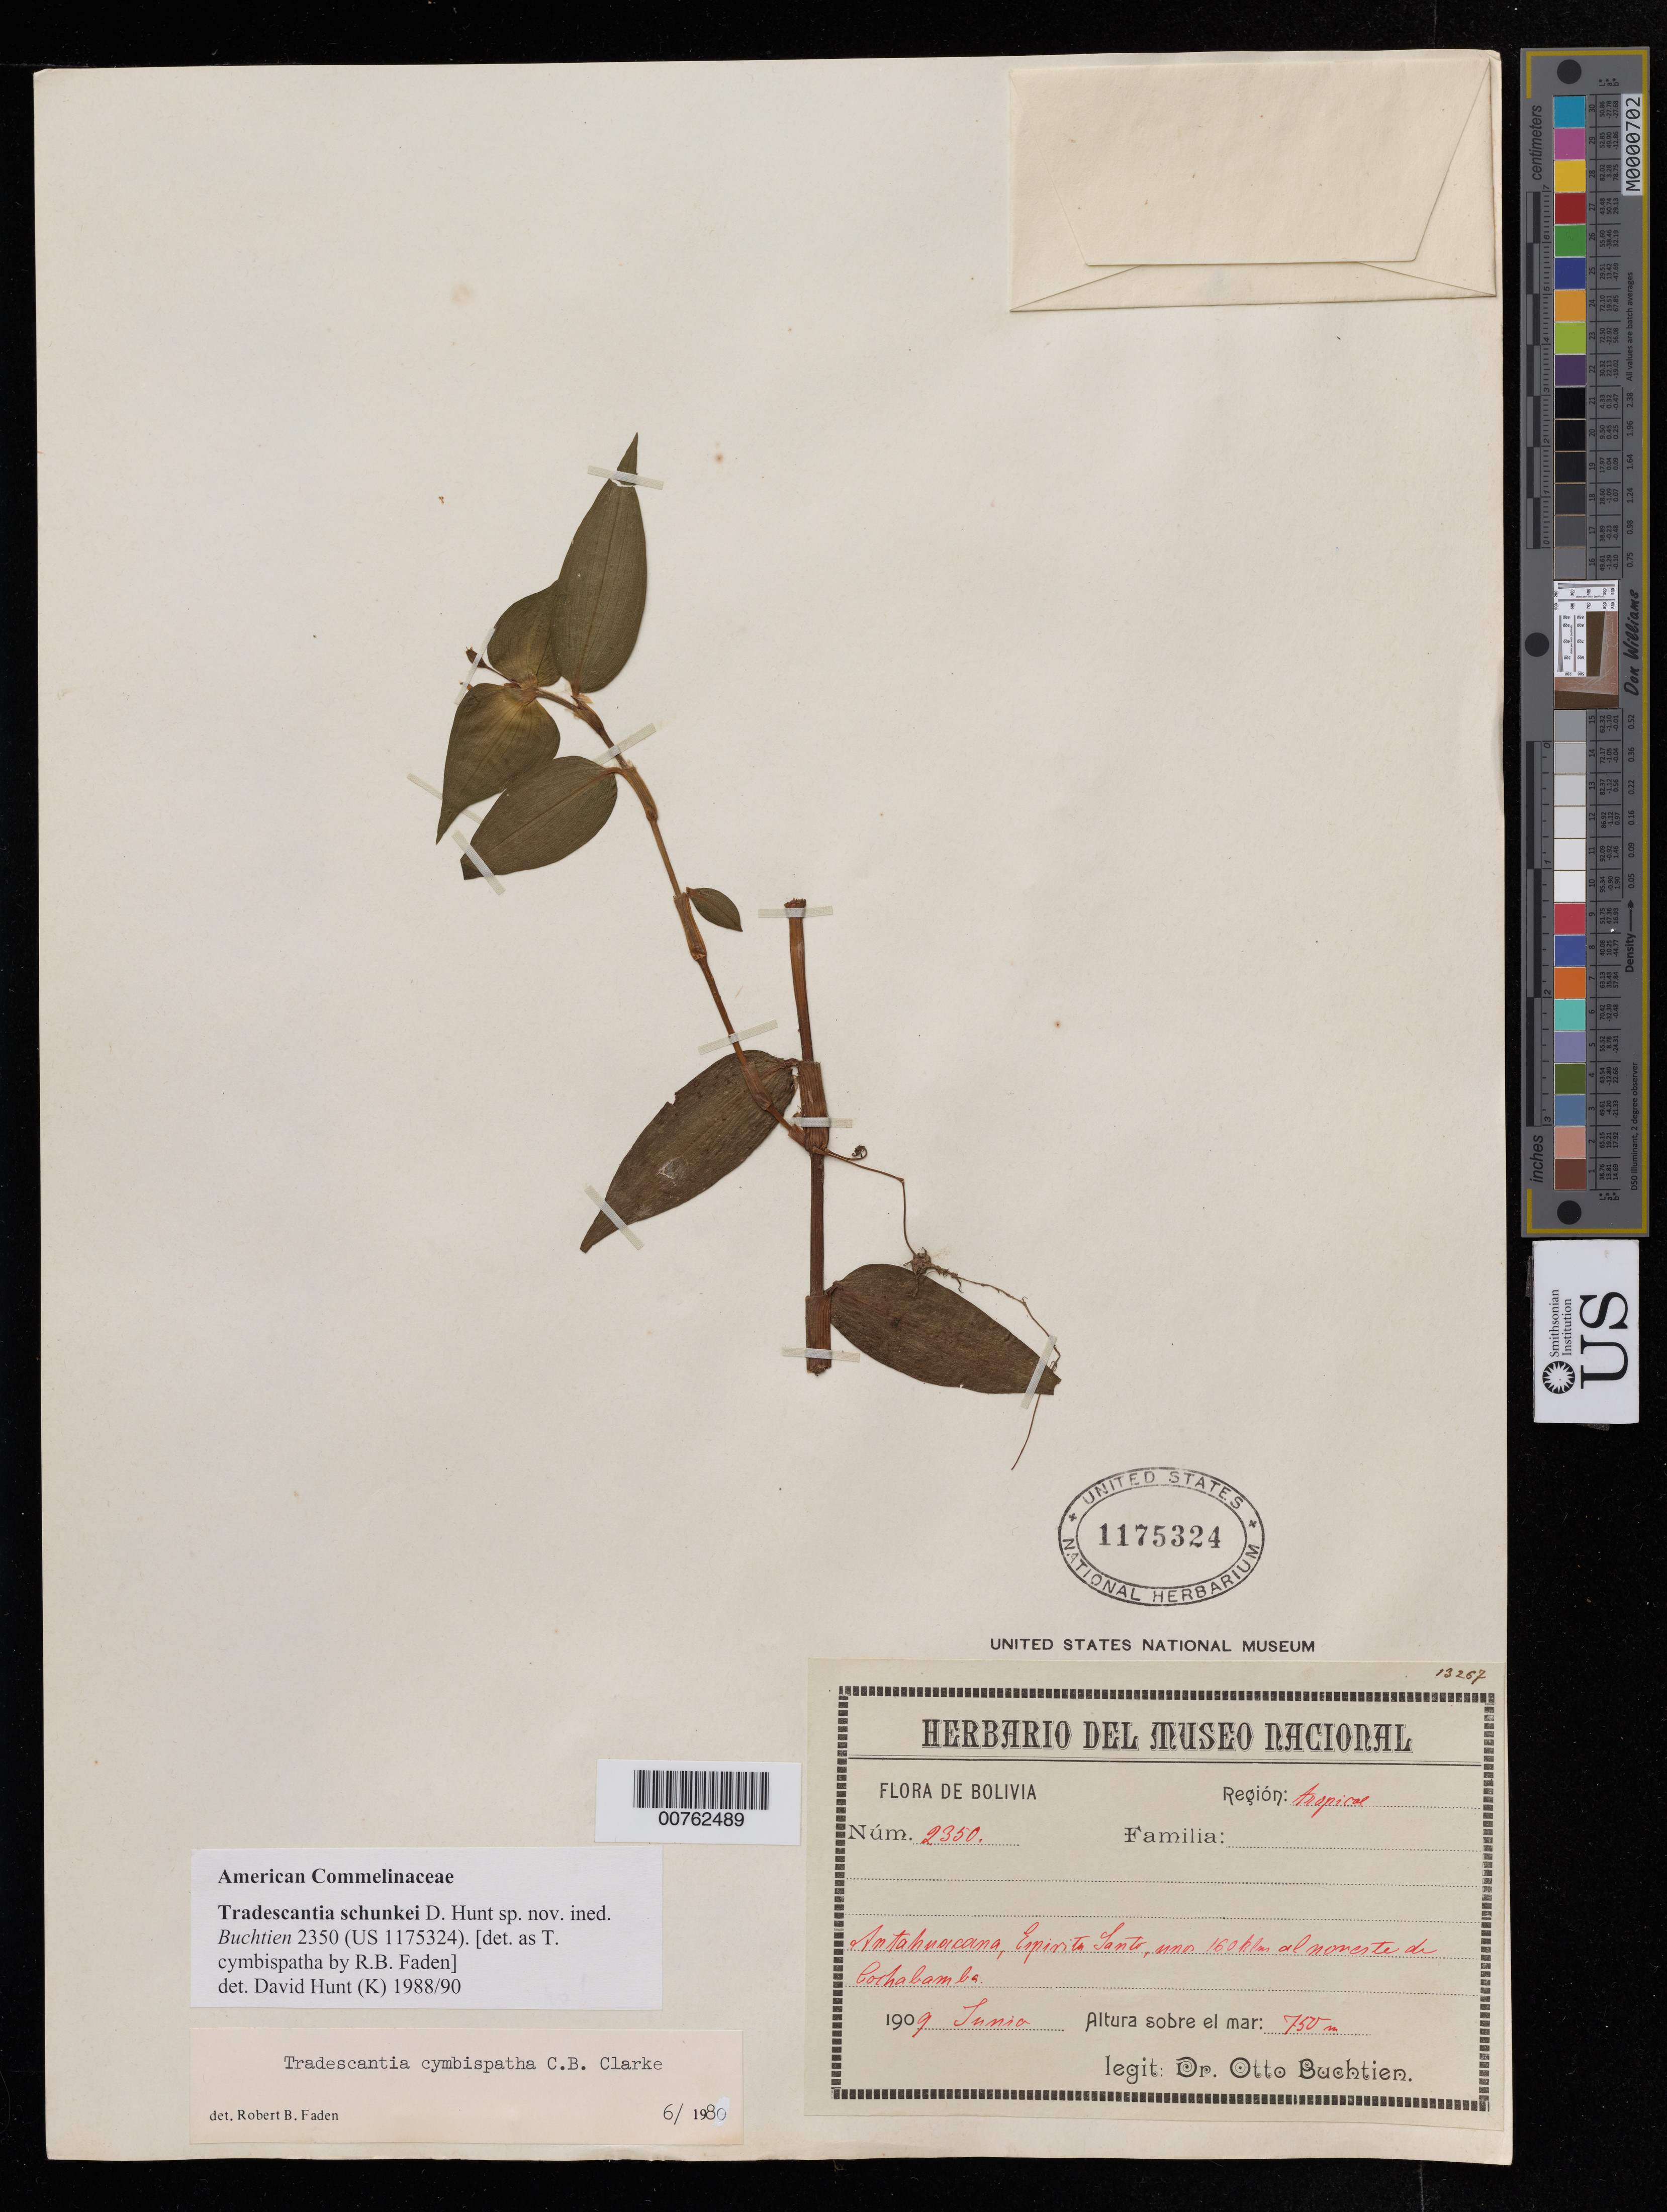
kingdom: Plantae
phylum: Tracheophyta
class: Liliopsida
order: Commelinales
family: Commelinaceae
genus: Tradescantia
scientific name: Tradescantia sp.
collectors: O. Buchtien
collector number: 2350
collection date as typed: Jun 1909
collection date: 1909-06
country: Bolivia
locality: Antahuacana, Espirita Santo, 160 km al nomeste de Cochabamba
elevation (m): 750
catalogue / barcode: US 1175324